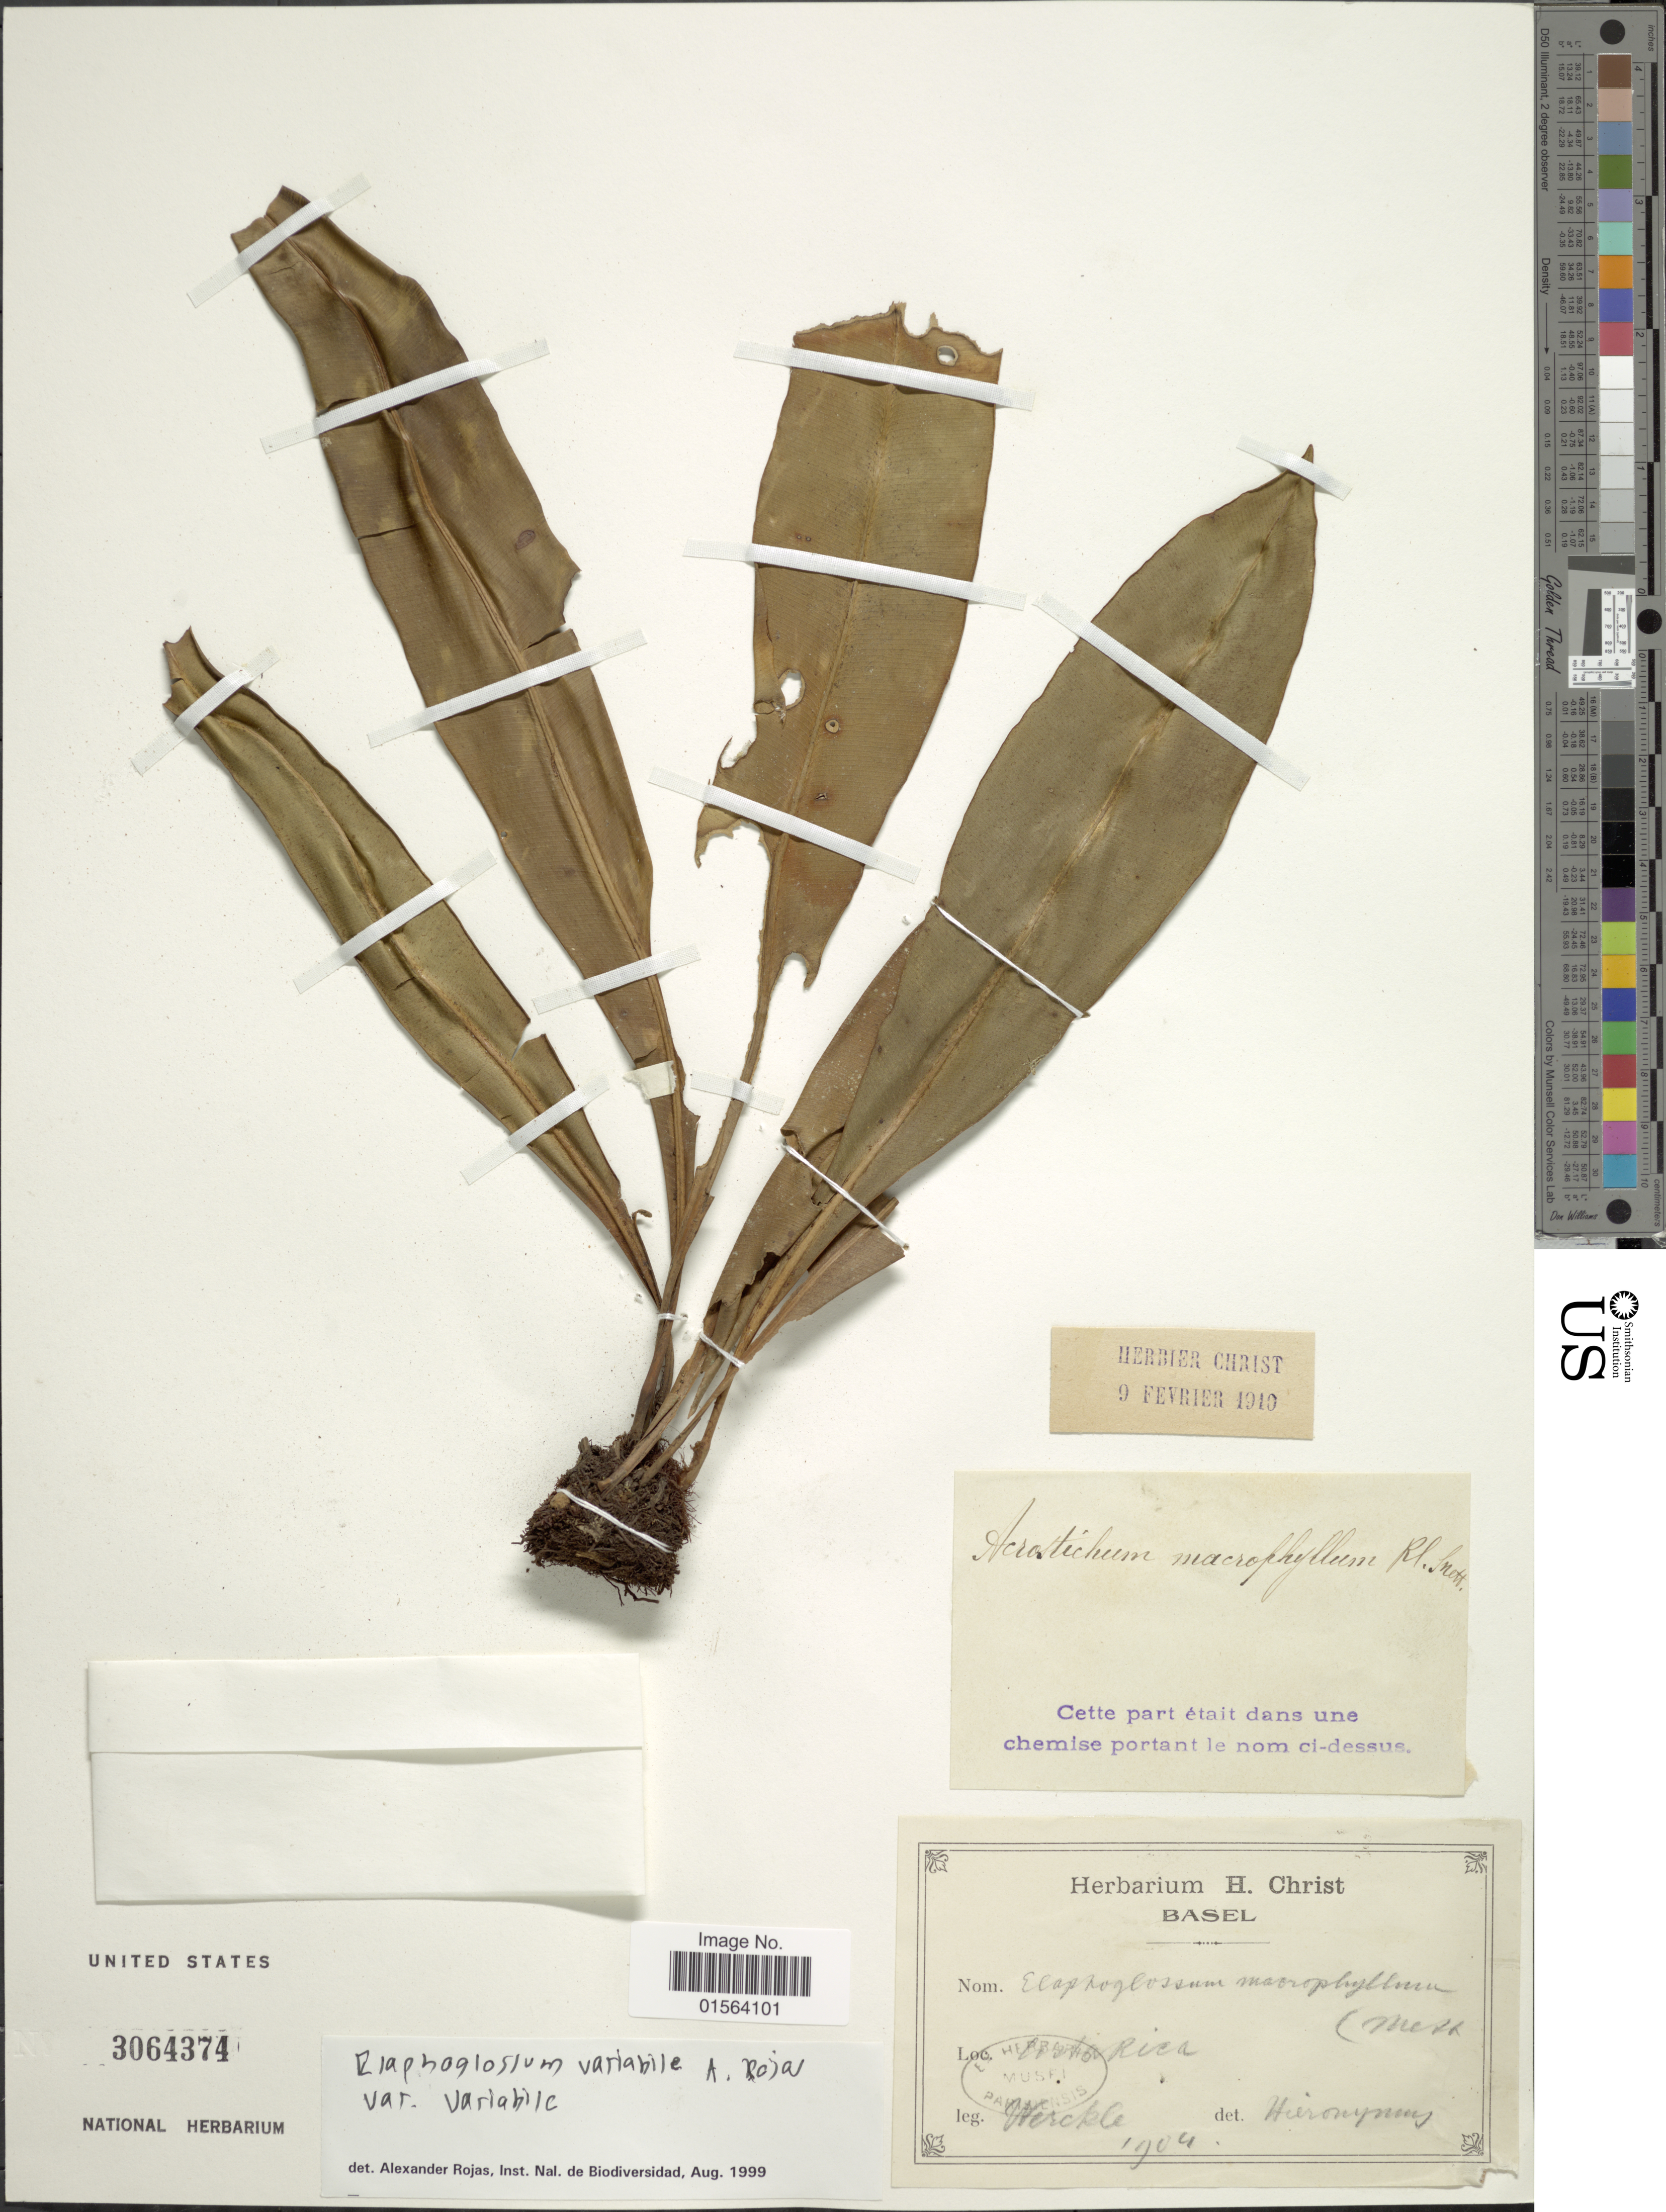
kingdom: Plantae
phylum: Tracheophyta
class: Polypodiopsida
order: Polypodiales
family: Dryopteridaceae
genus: Elaphoglossum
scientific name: Elaphoglossum latifolium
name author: (Sw.) J. Sm.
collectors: Wercklé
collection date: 1904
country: Costa Rica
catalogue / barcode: US 3064374